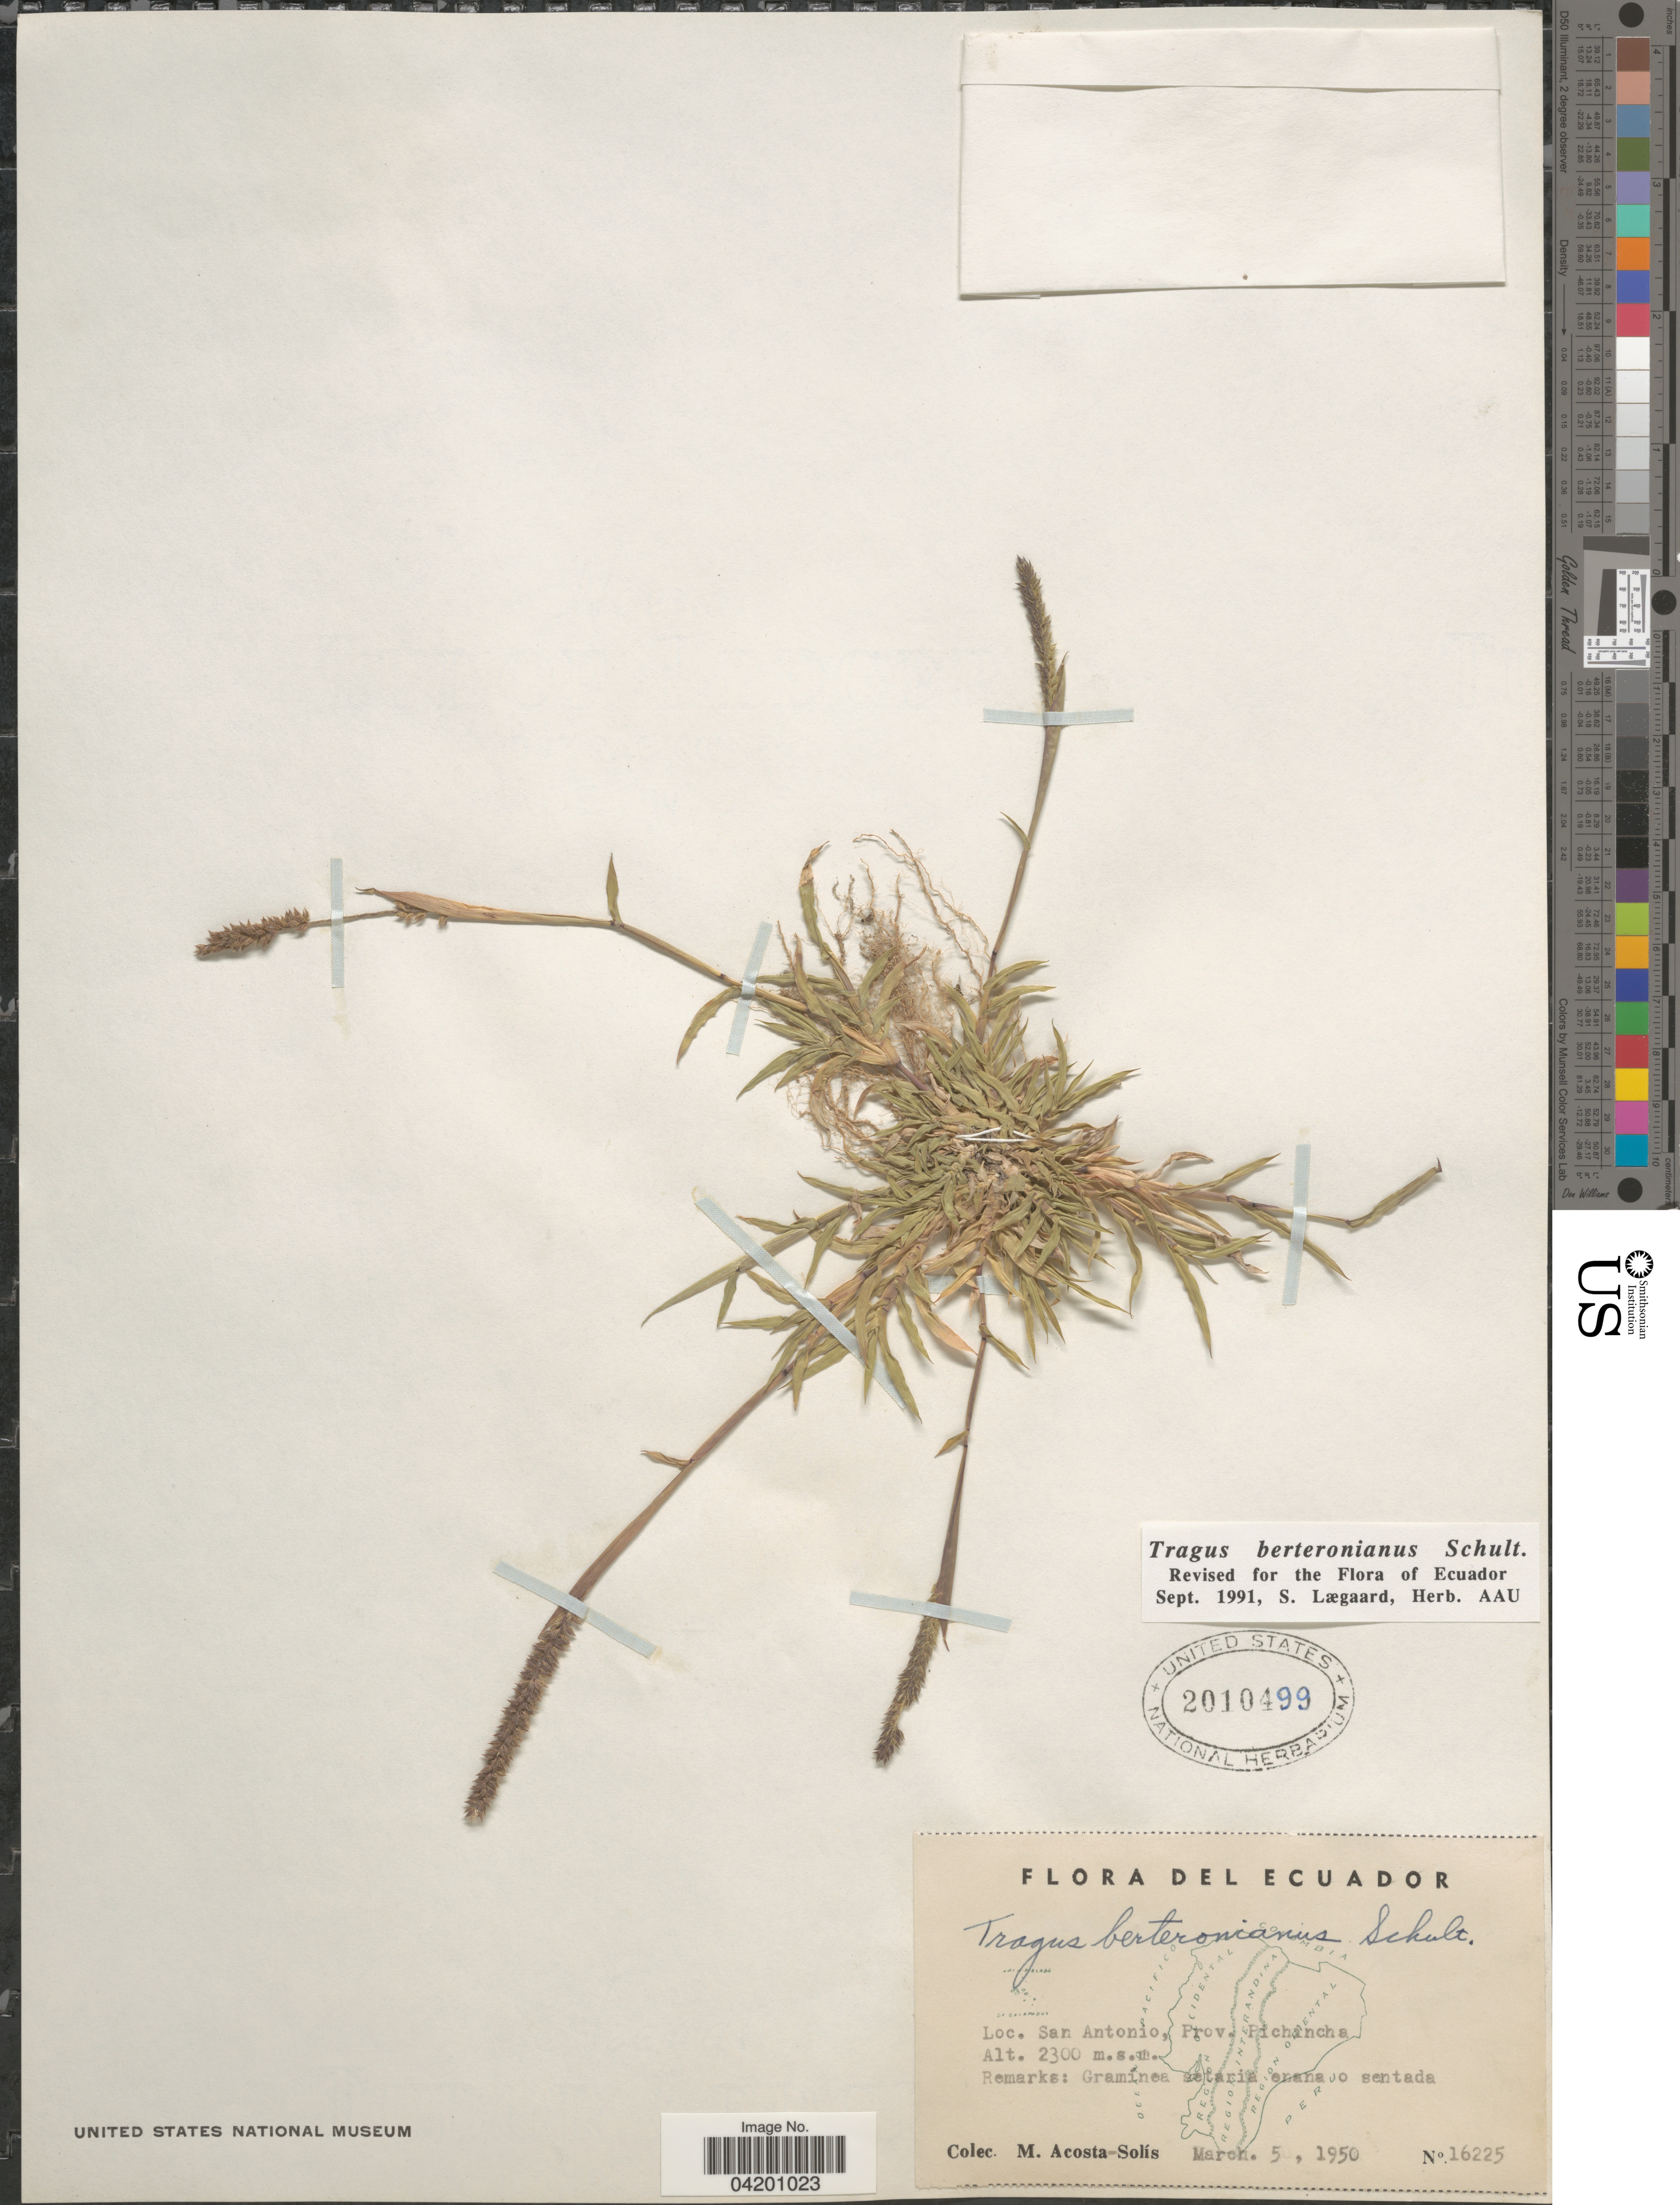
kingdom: Plantae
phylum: Tracheophyta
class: Liliopsida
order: Poales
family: Poaceae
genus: Tragus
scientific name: Tragus berteronianus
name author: Schult.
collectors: M. Acosta Solis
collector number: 16225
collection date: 1950-03-05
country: Ecuador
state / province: Pichincha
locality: San Antonio.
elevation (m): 2300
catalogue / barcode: US 2010499